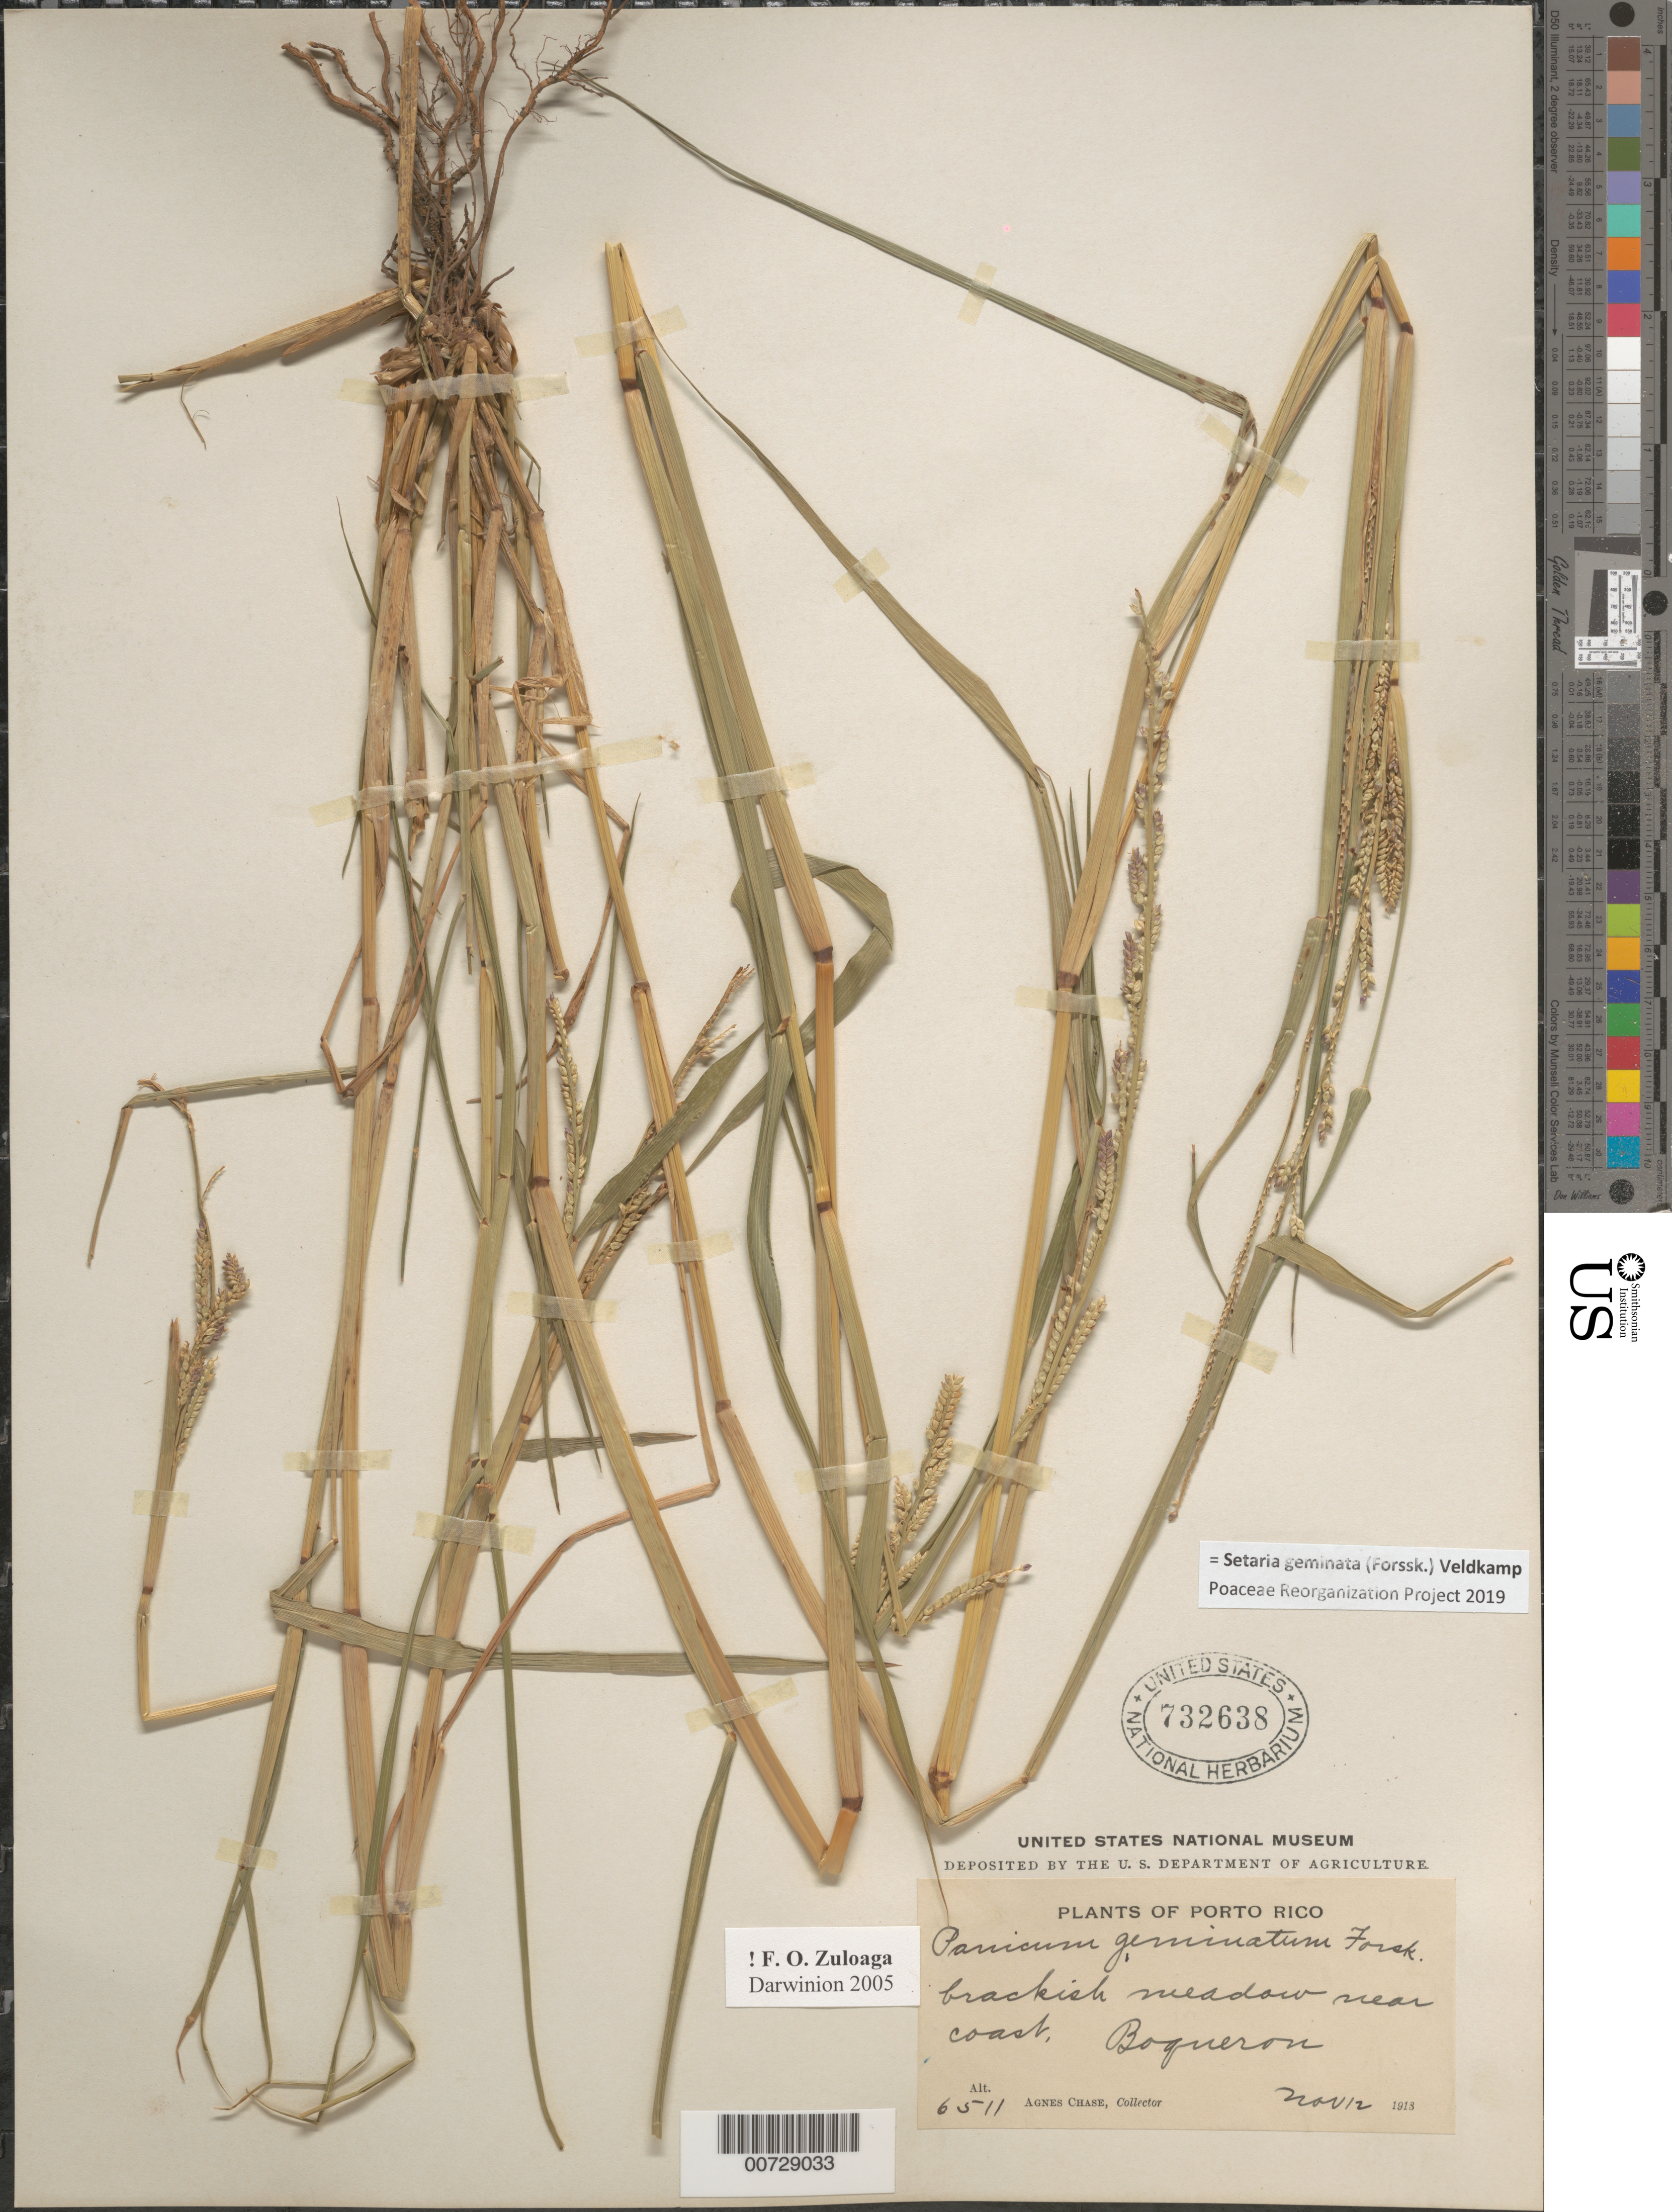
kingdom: Plantae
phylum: Tracheophyta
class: Liliopsida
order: Poales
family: Poaceae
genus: Paspalidium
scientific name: Paspalidium geminatum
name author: (Forssk.) Stapf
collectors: A. Chase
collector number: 6511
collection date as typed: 12 Nov 1913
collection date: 1913-11-12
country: Puerto Rico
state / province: Cabo Rojo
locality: Boqueron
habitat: Brackish meadow near coast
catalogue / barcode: US 732638